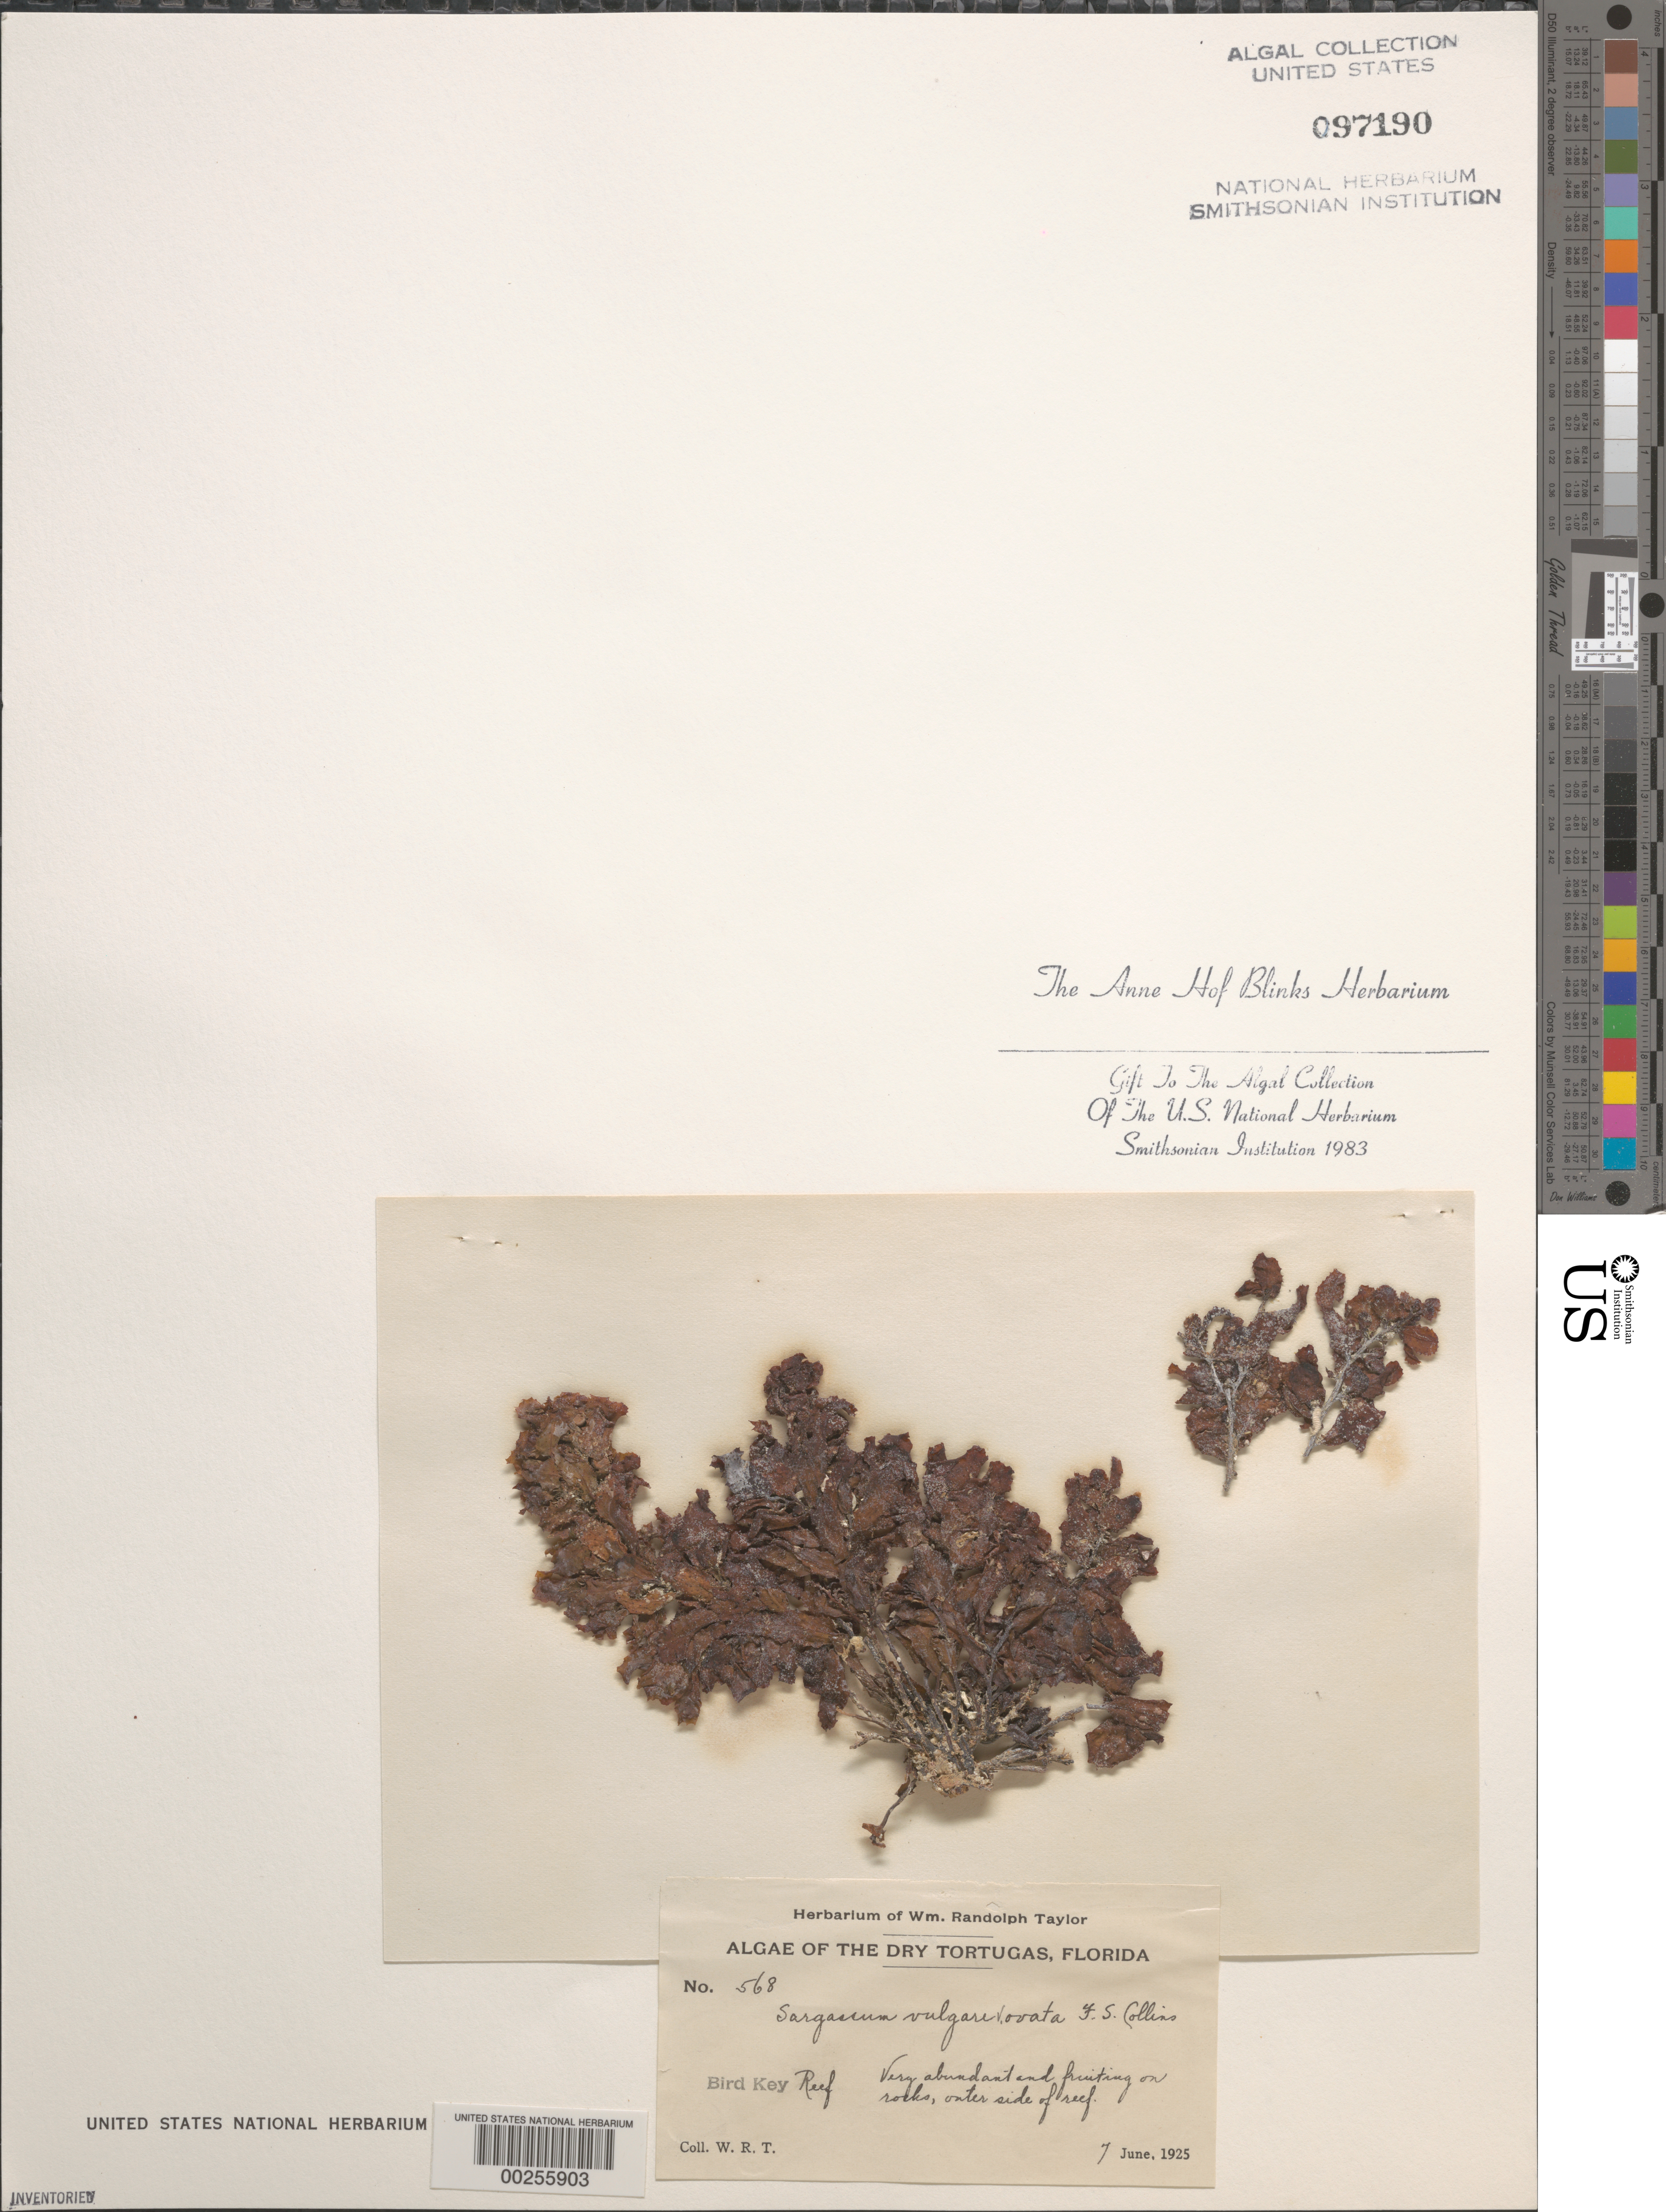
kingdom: Chromista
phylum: Ochrophyta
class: Phaeophyceae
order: Fucales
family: Sargassaceae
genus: Sargassum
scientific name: Sargassum vulgare var. ovata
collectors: W. R. Taylor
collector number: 568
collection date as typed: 07 Jun 1925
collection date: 1925-06-07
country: United States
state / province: Florida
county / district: Monroe County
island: Dry Tortugas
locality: Bird Key Reef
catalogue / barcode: US 97190